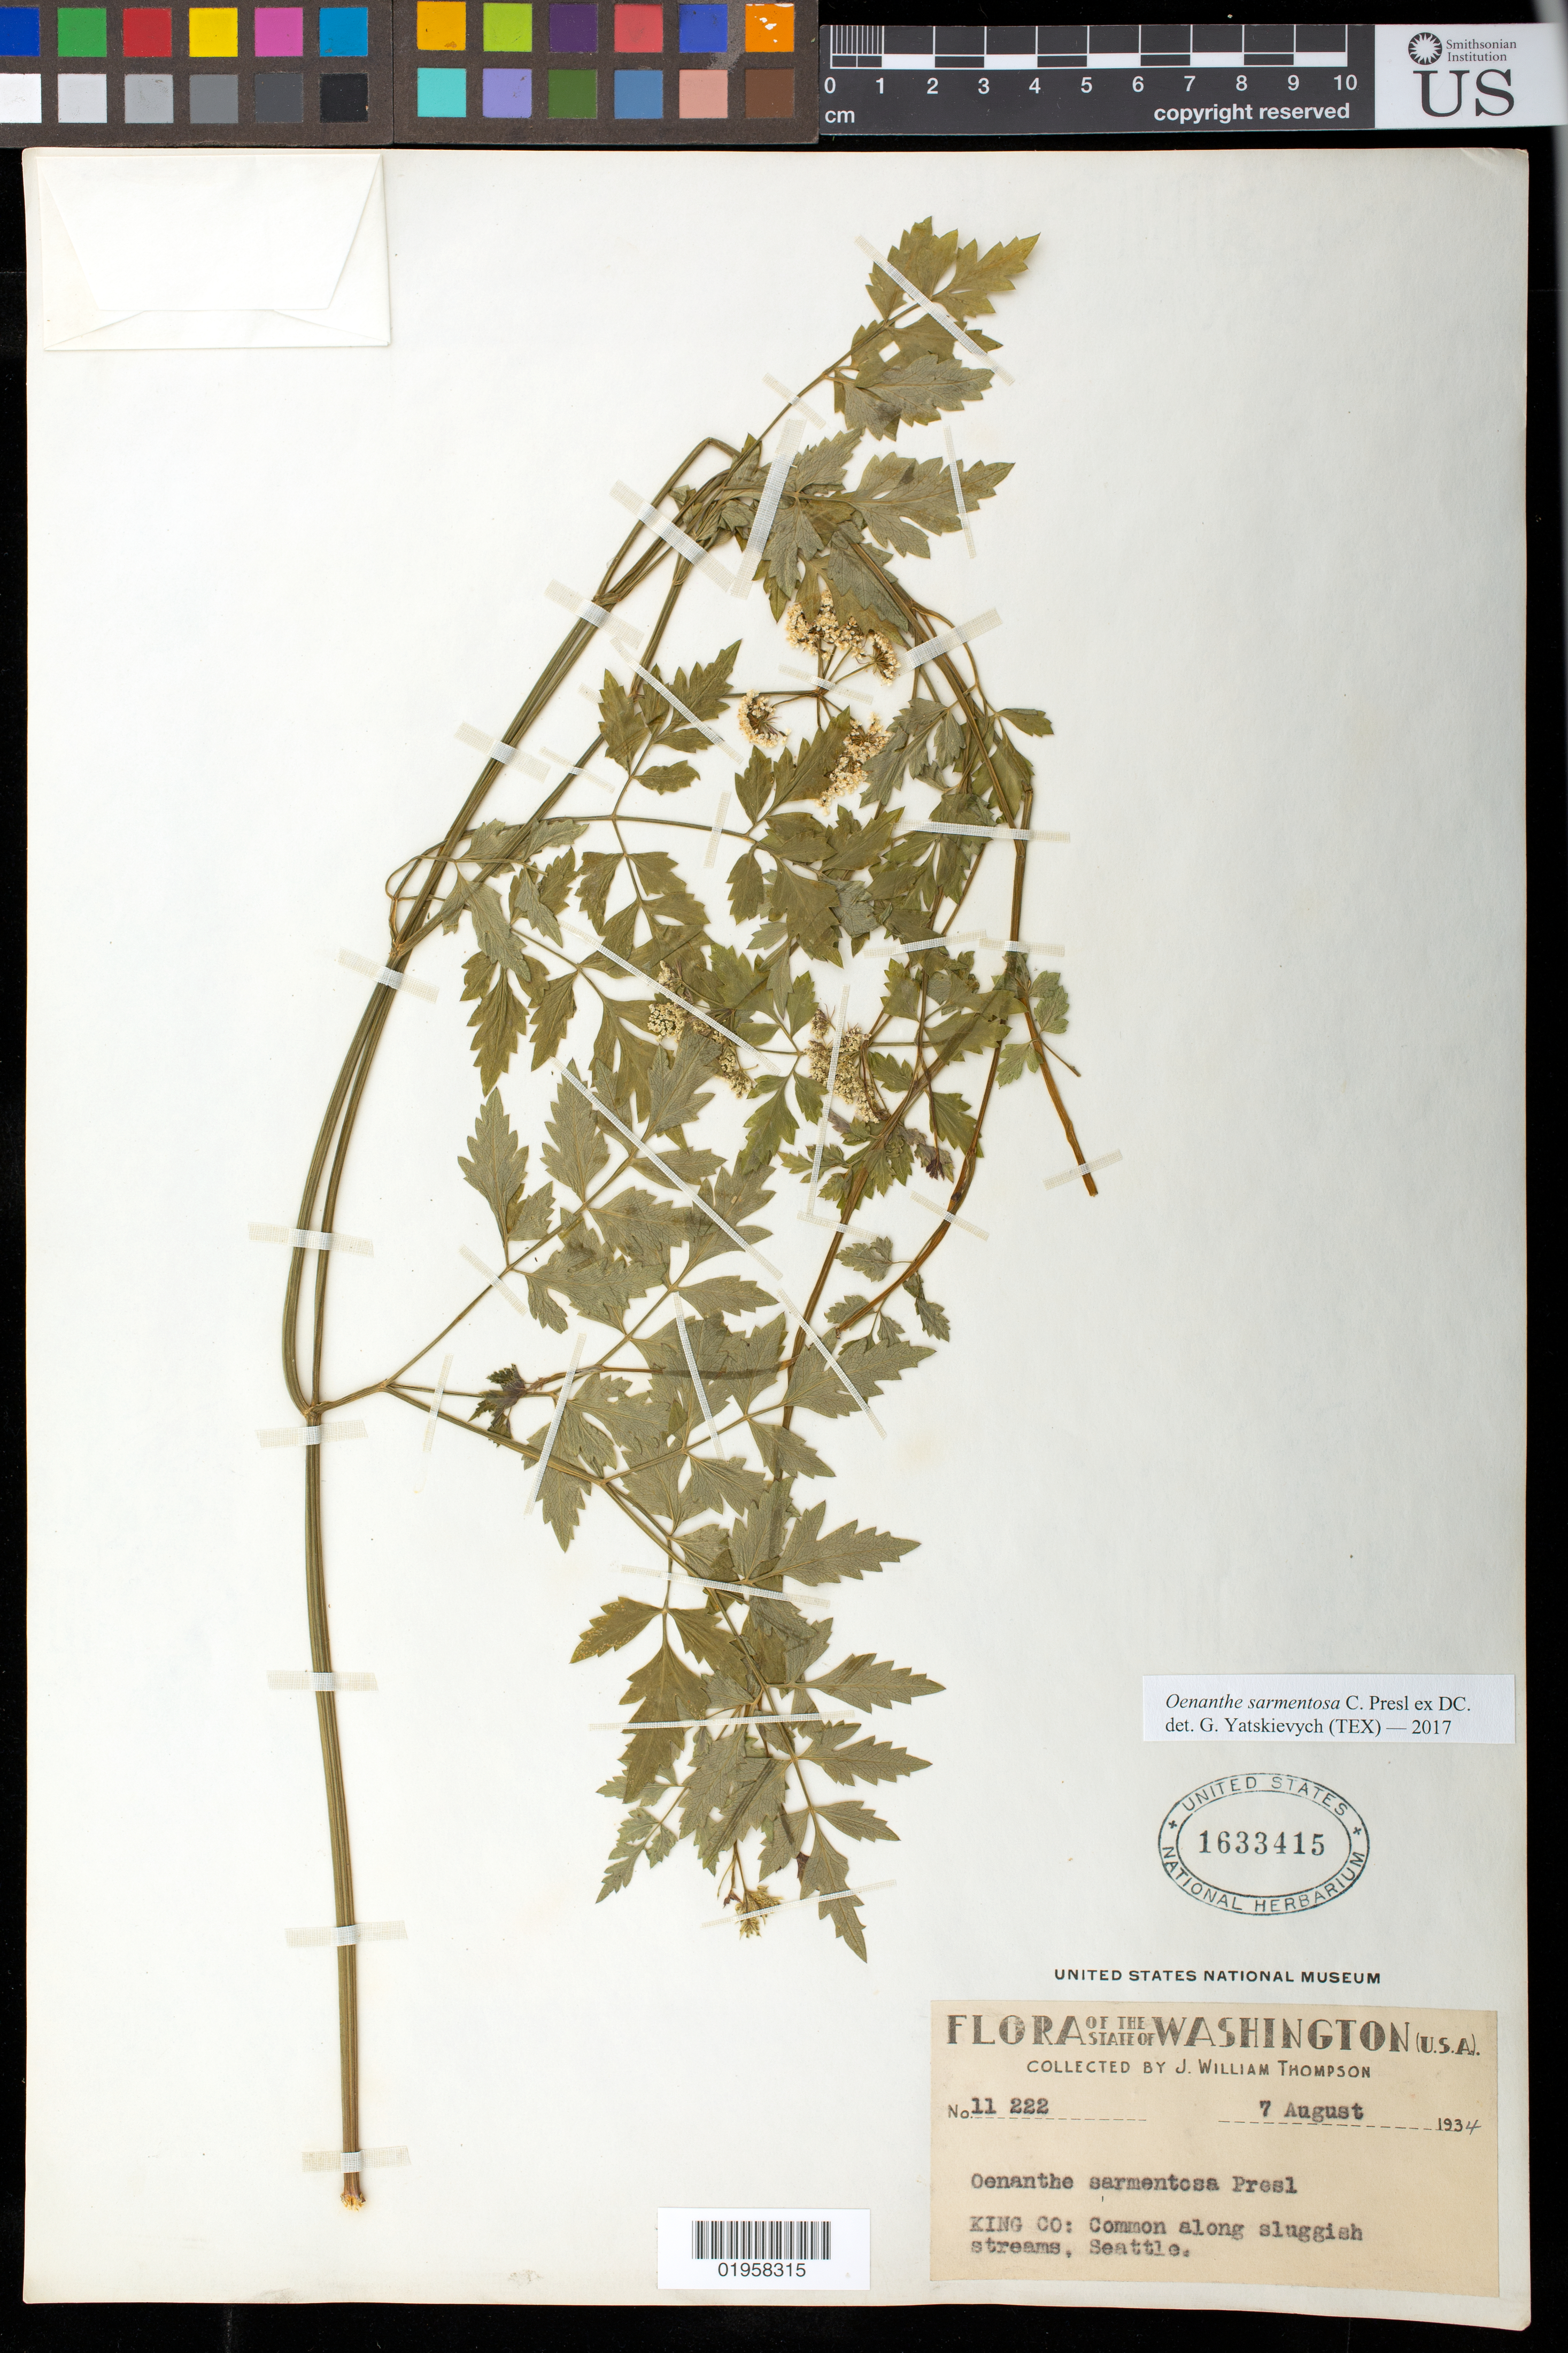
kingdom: Plantae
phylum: Tracheophyta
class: Magnoliopsida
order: Apiales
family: Apiaceae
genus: Oenanthe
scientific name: Oenanthe sarmentosa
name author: C. Presl ex DC.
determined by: Yatskievych, G. A.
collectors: J. W. Thompson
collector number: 11222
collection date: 1934-08-07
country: United States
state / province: Washington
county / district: King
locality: Seattle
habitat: Common along sluggish streams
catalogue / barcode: US 1633415